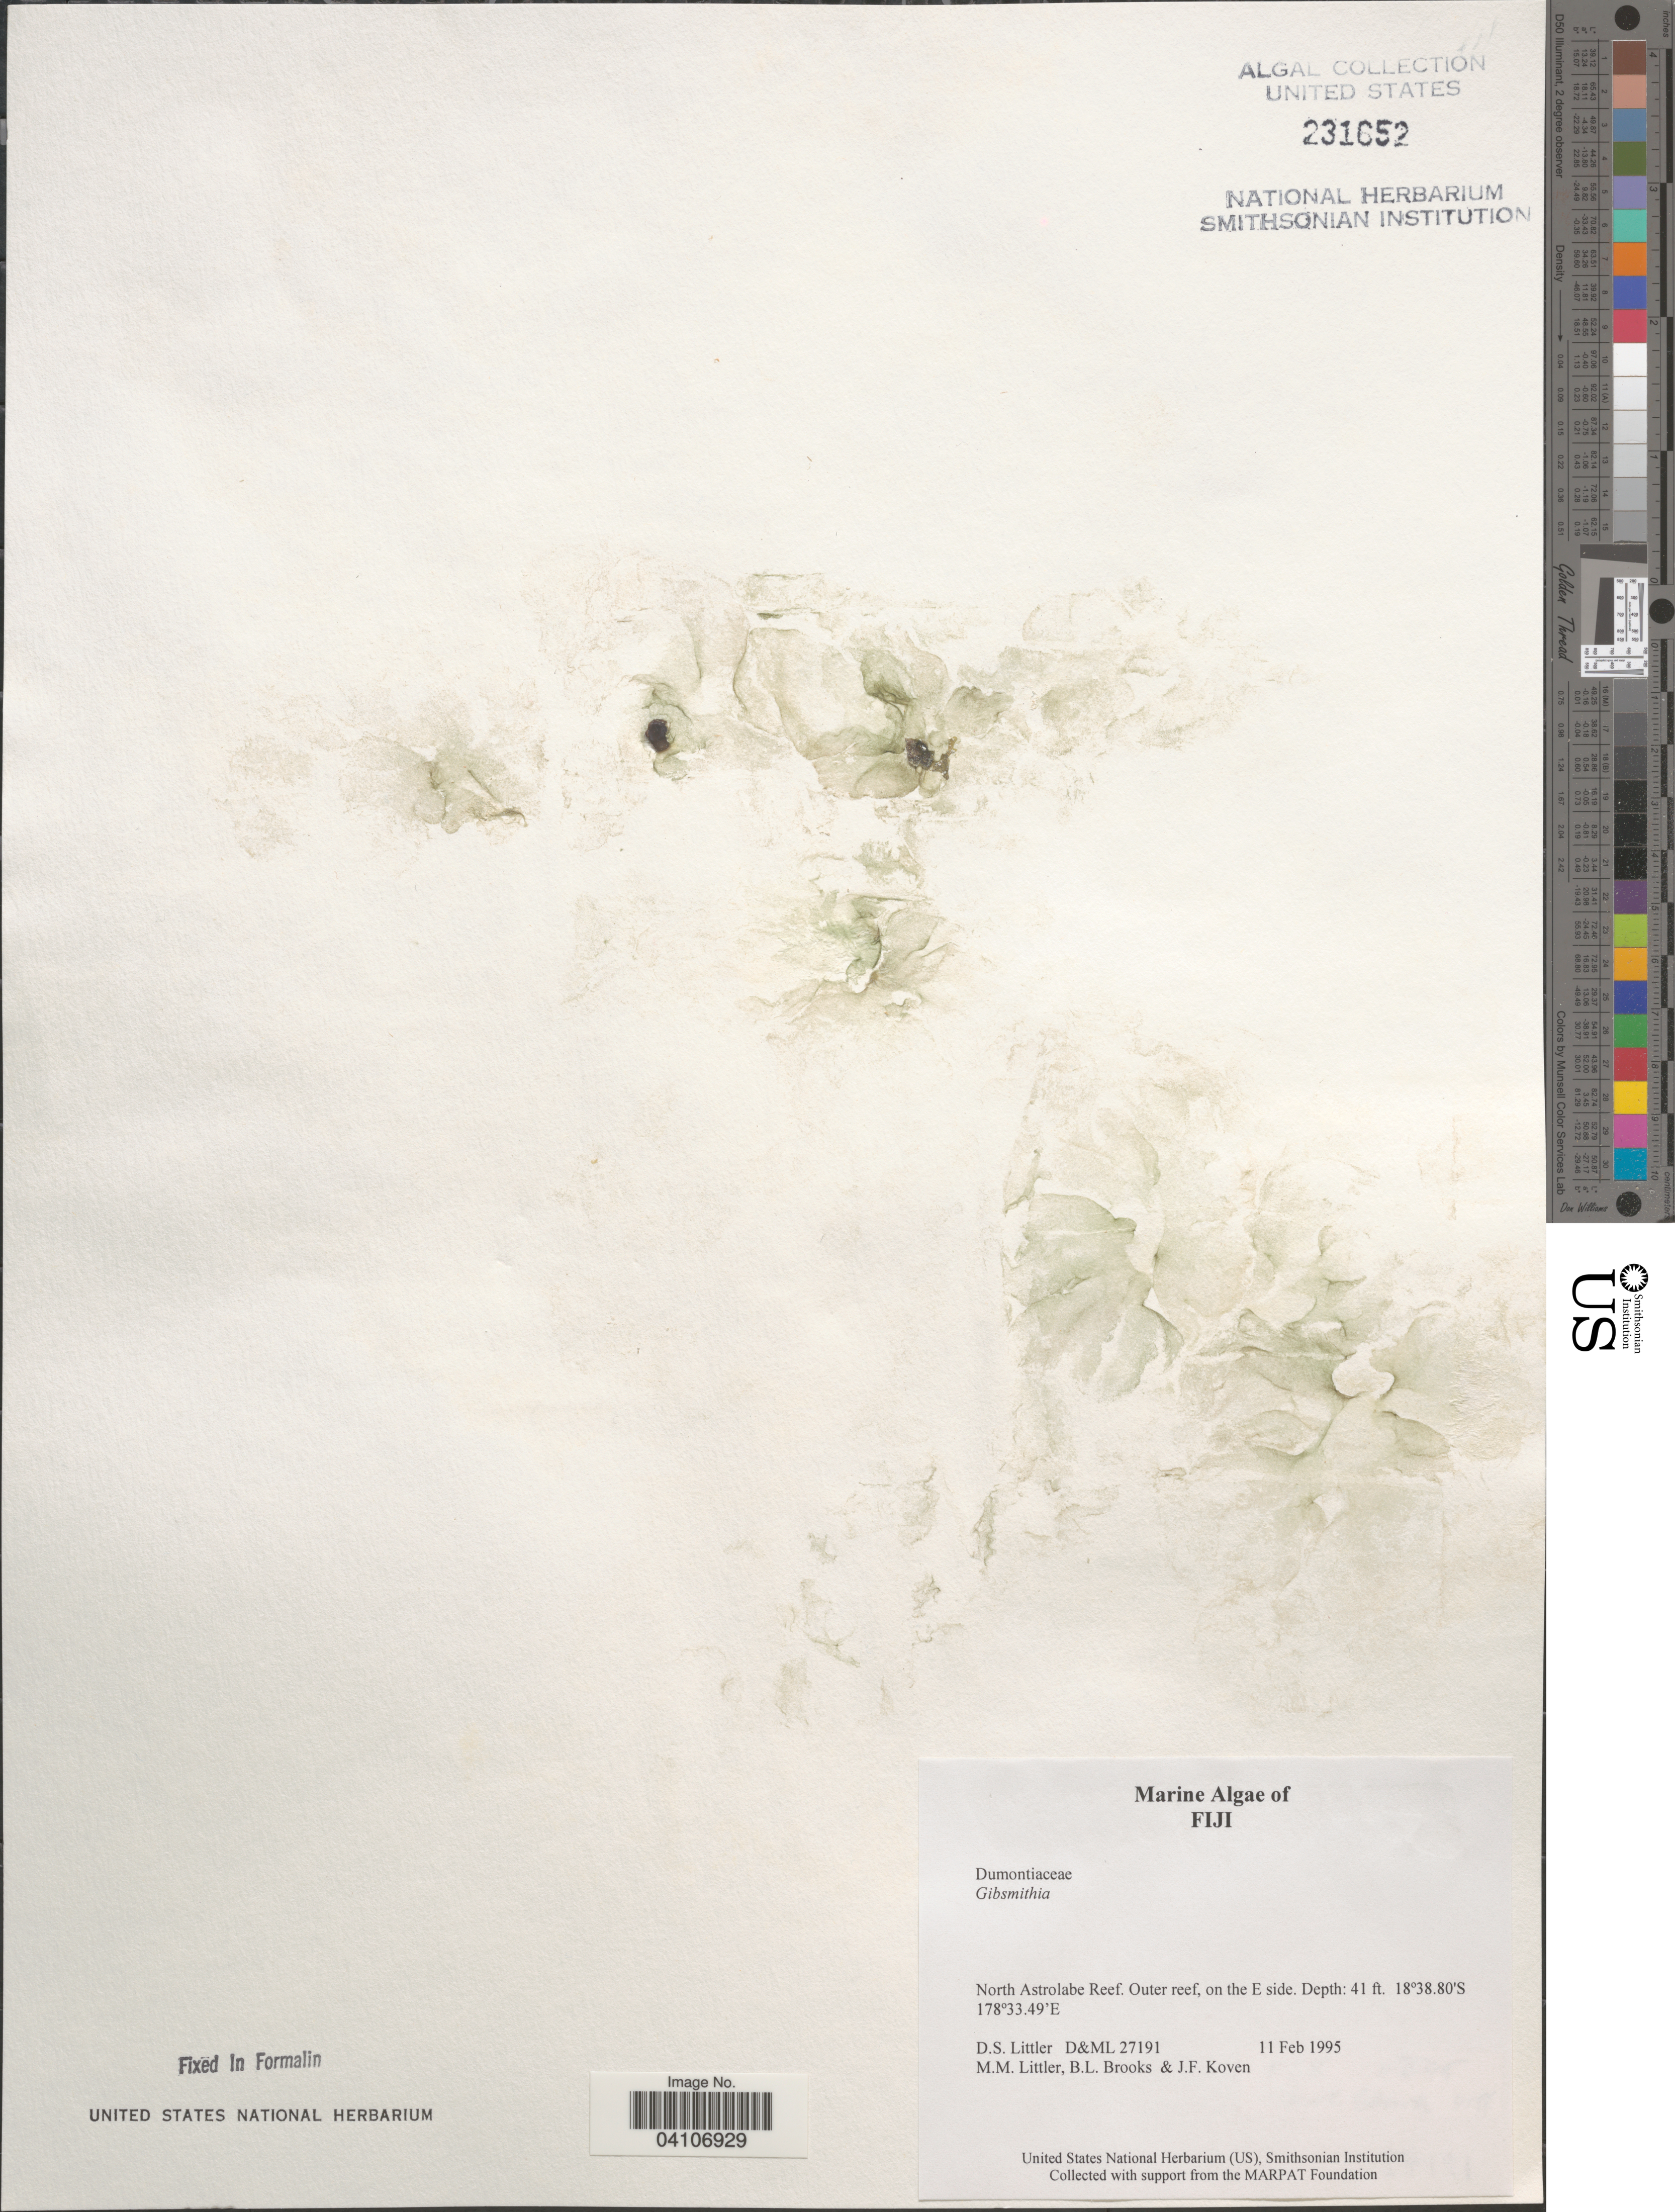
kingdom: Plantae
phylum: Rhodophyta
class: Florideophyceae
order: Gigartinales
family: Dumontiaceae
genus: Gibsmithia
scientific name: Gibsmithia sp.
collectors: D. S. Littler, B. Brooks & J. Koven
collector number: D&ML27191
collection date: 1995-02-11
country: Fiji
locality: North Astrolabe Reef. Outer reef, on the E side.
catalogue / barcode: US 231652